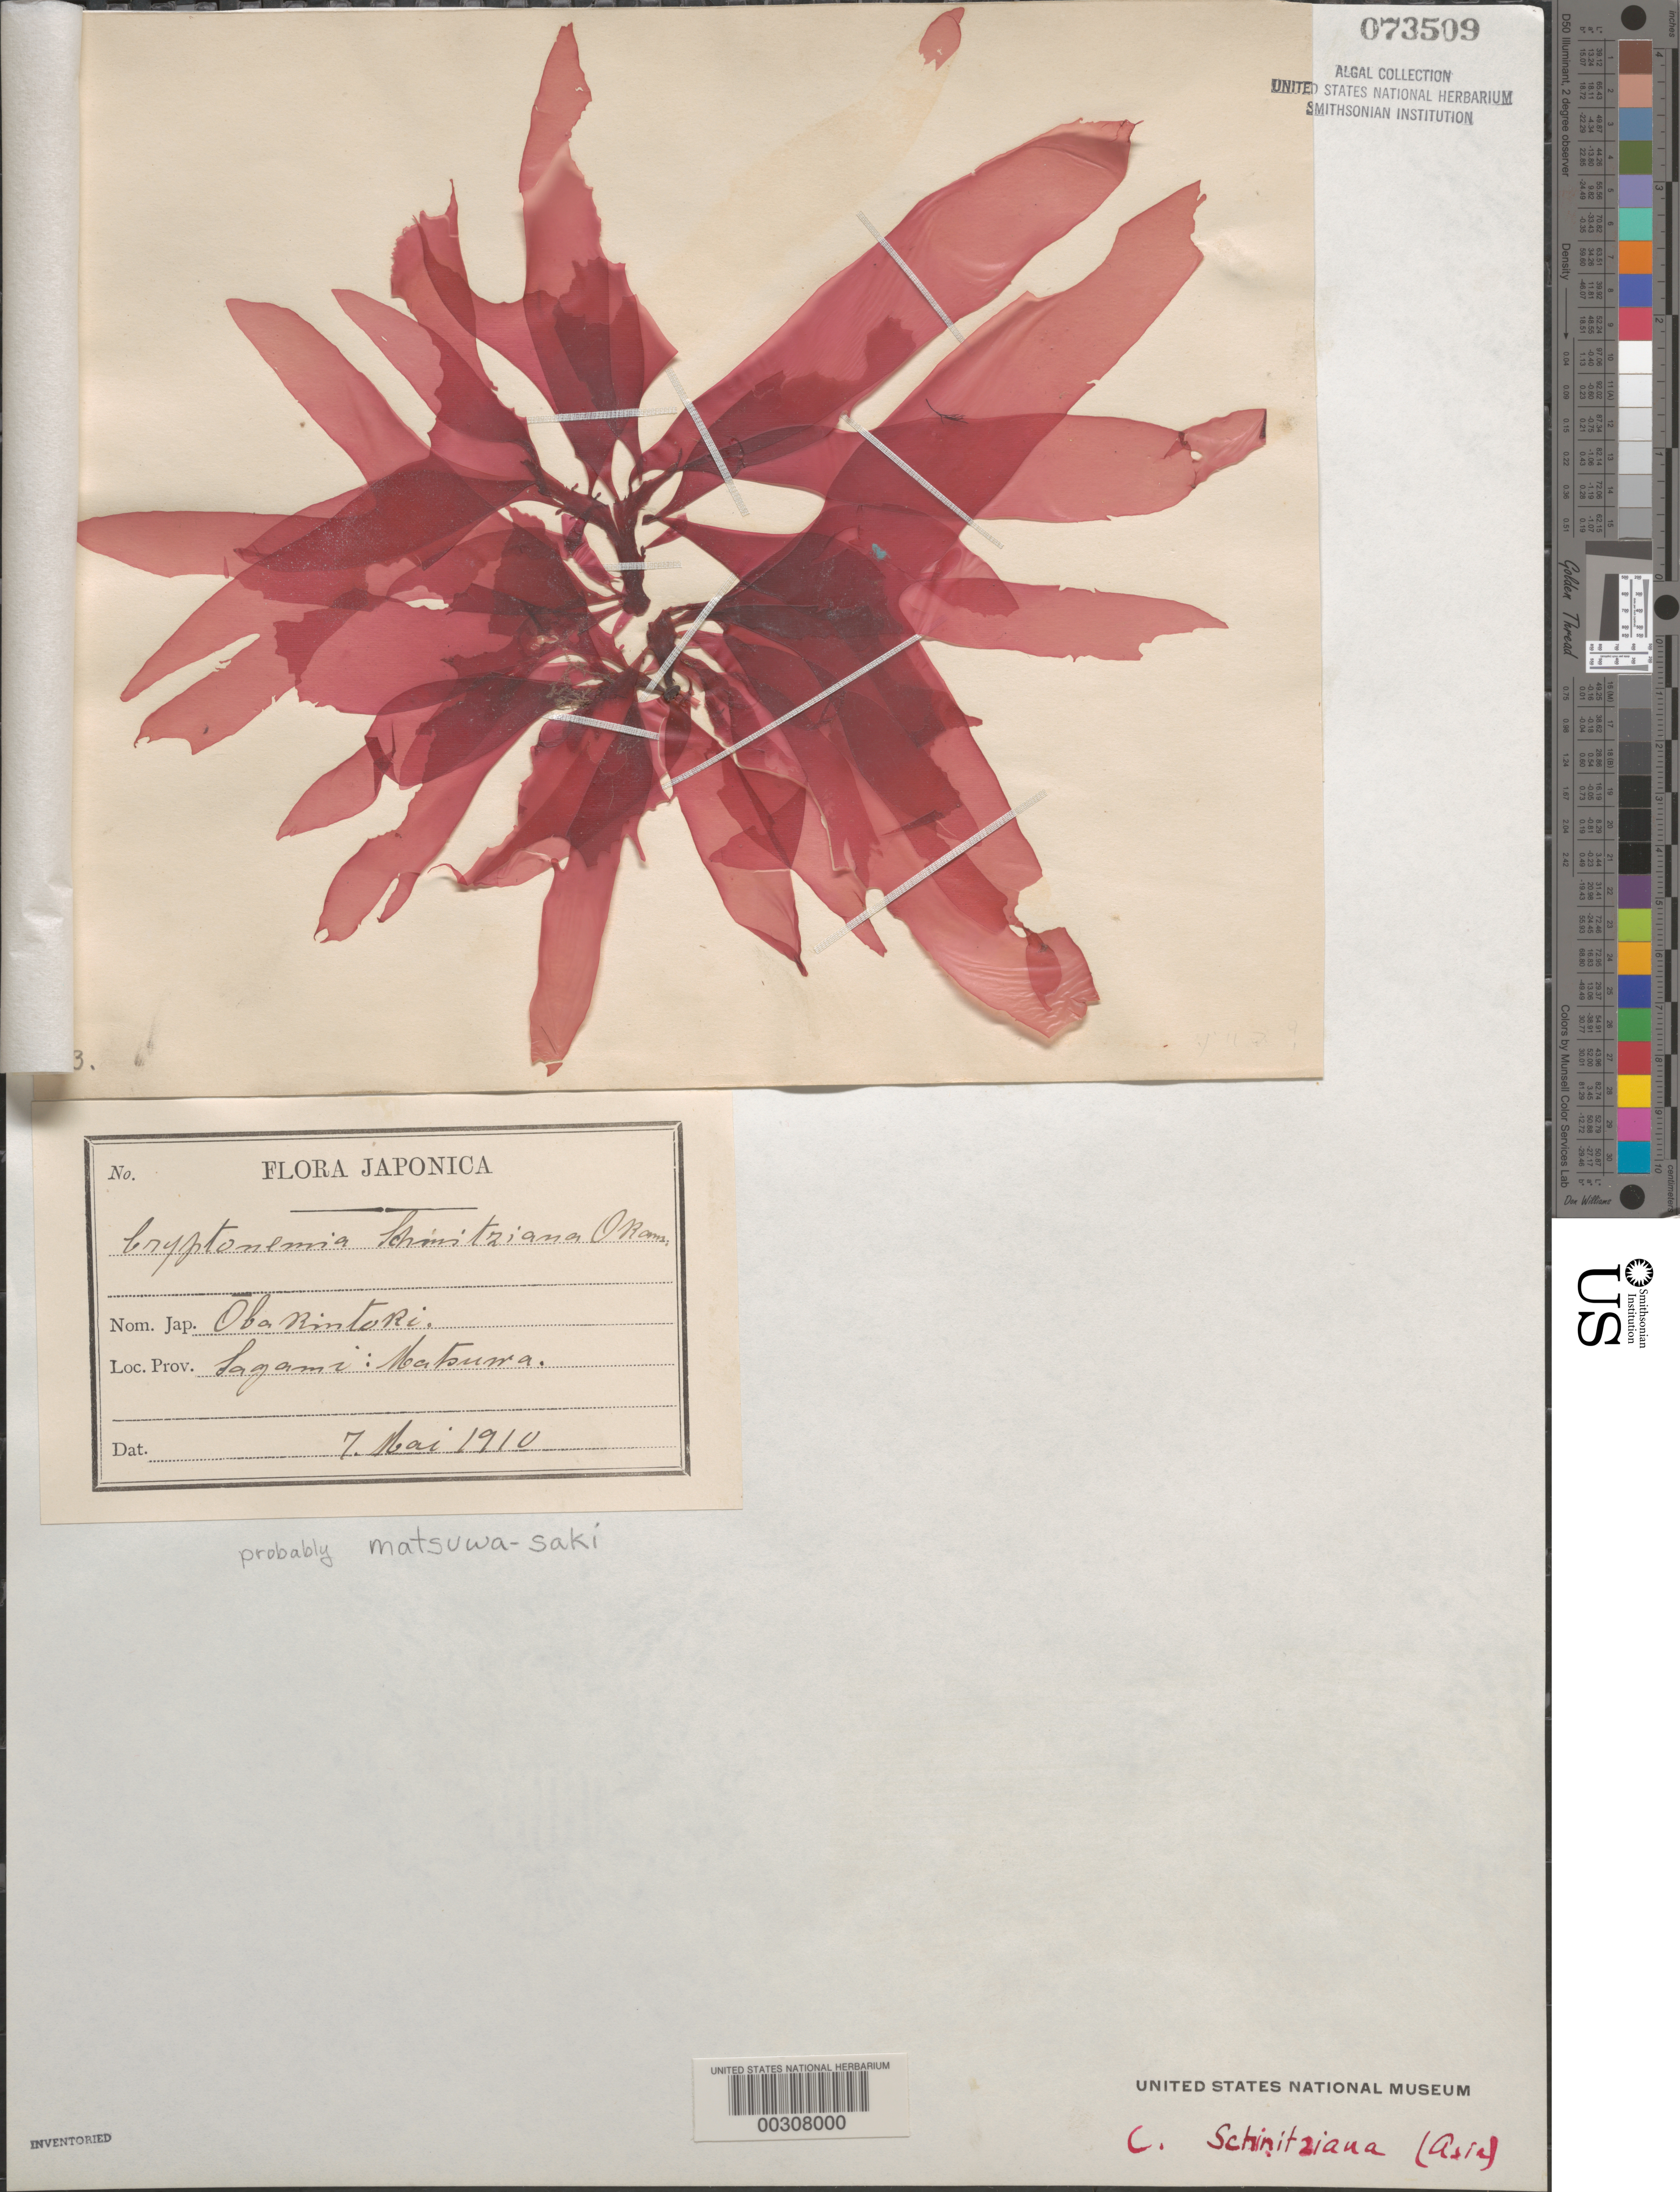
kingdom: Plantae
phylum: Rhodophyta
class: Florideophyceae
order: Halymeniales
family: Halymeniaceae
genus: Grateloupia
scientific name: Grateloupia schmitziana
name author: (Okamura) S. Kawaguchi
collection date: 1910-05-07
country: Japan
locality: Sagami: Matsuwa. Matsuwa-saki.